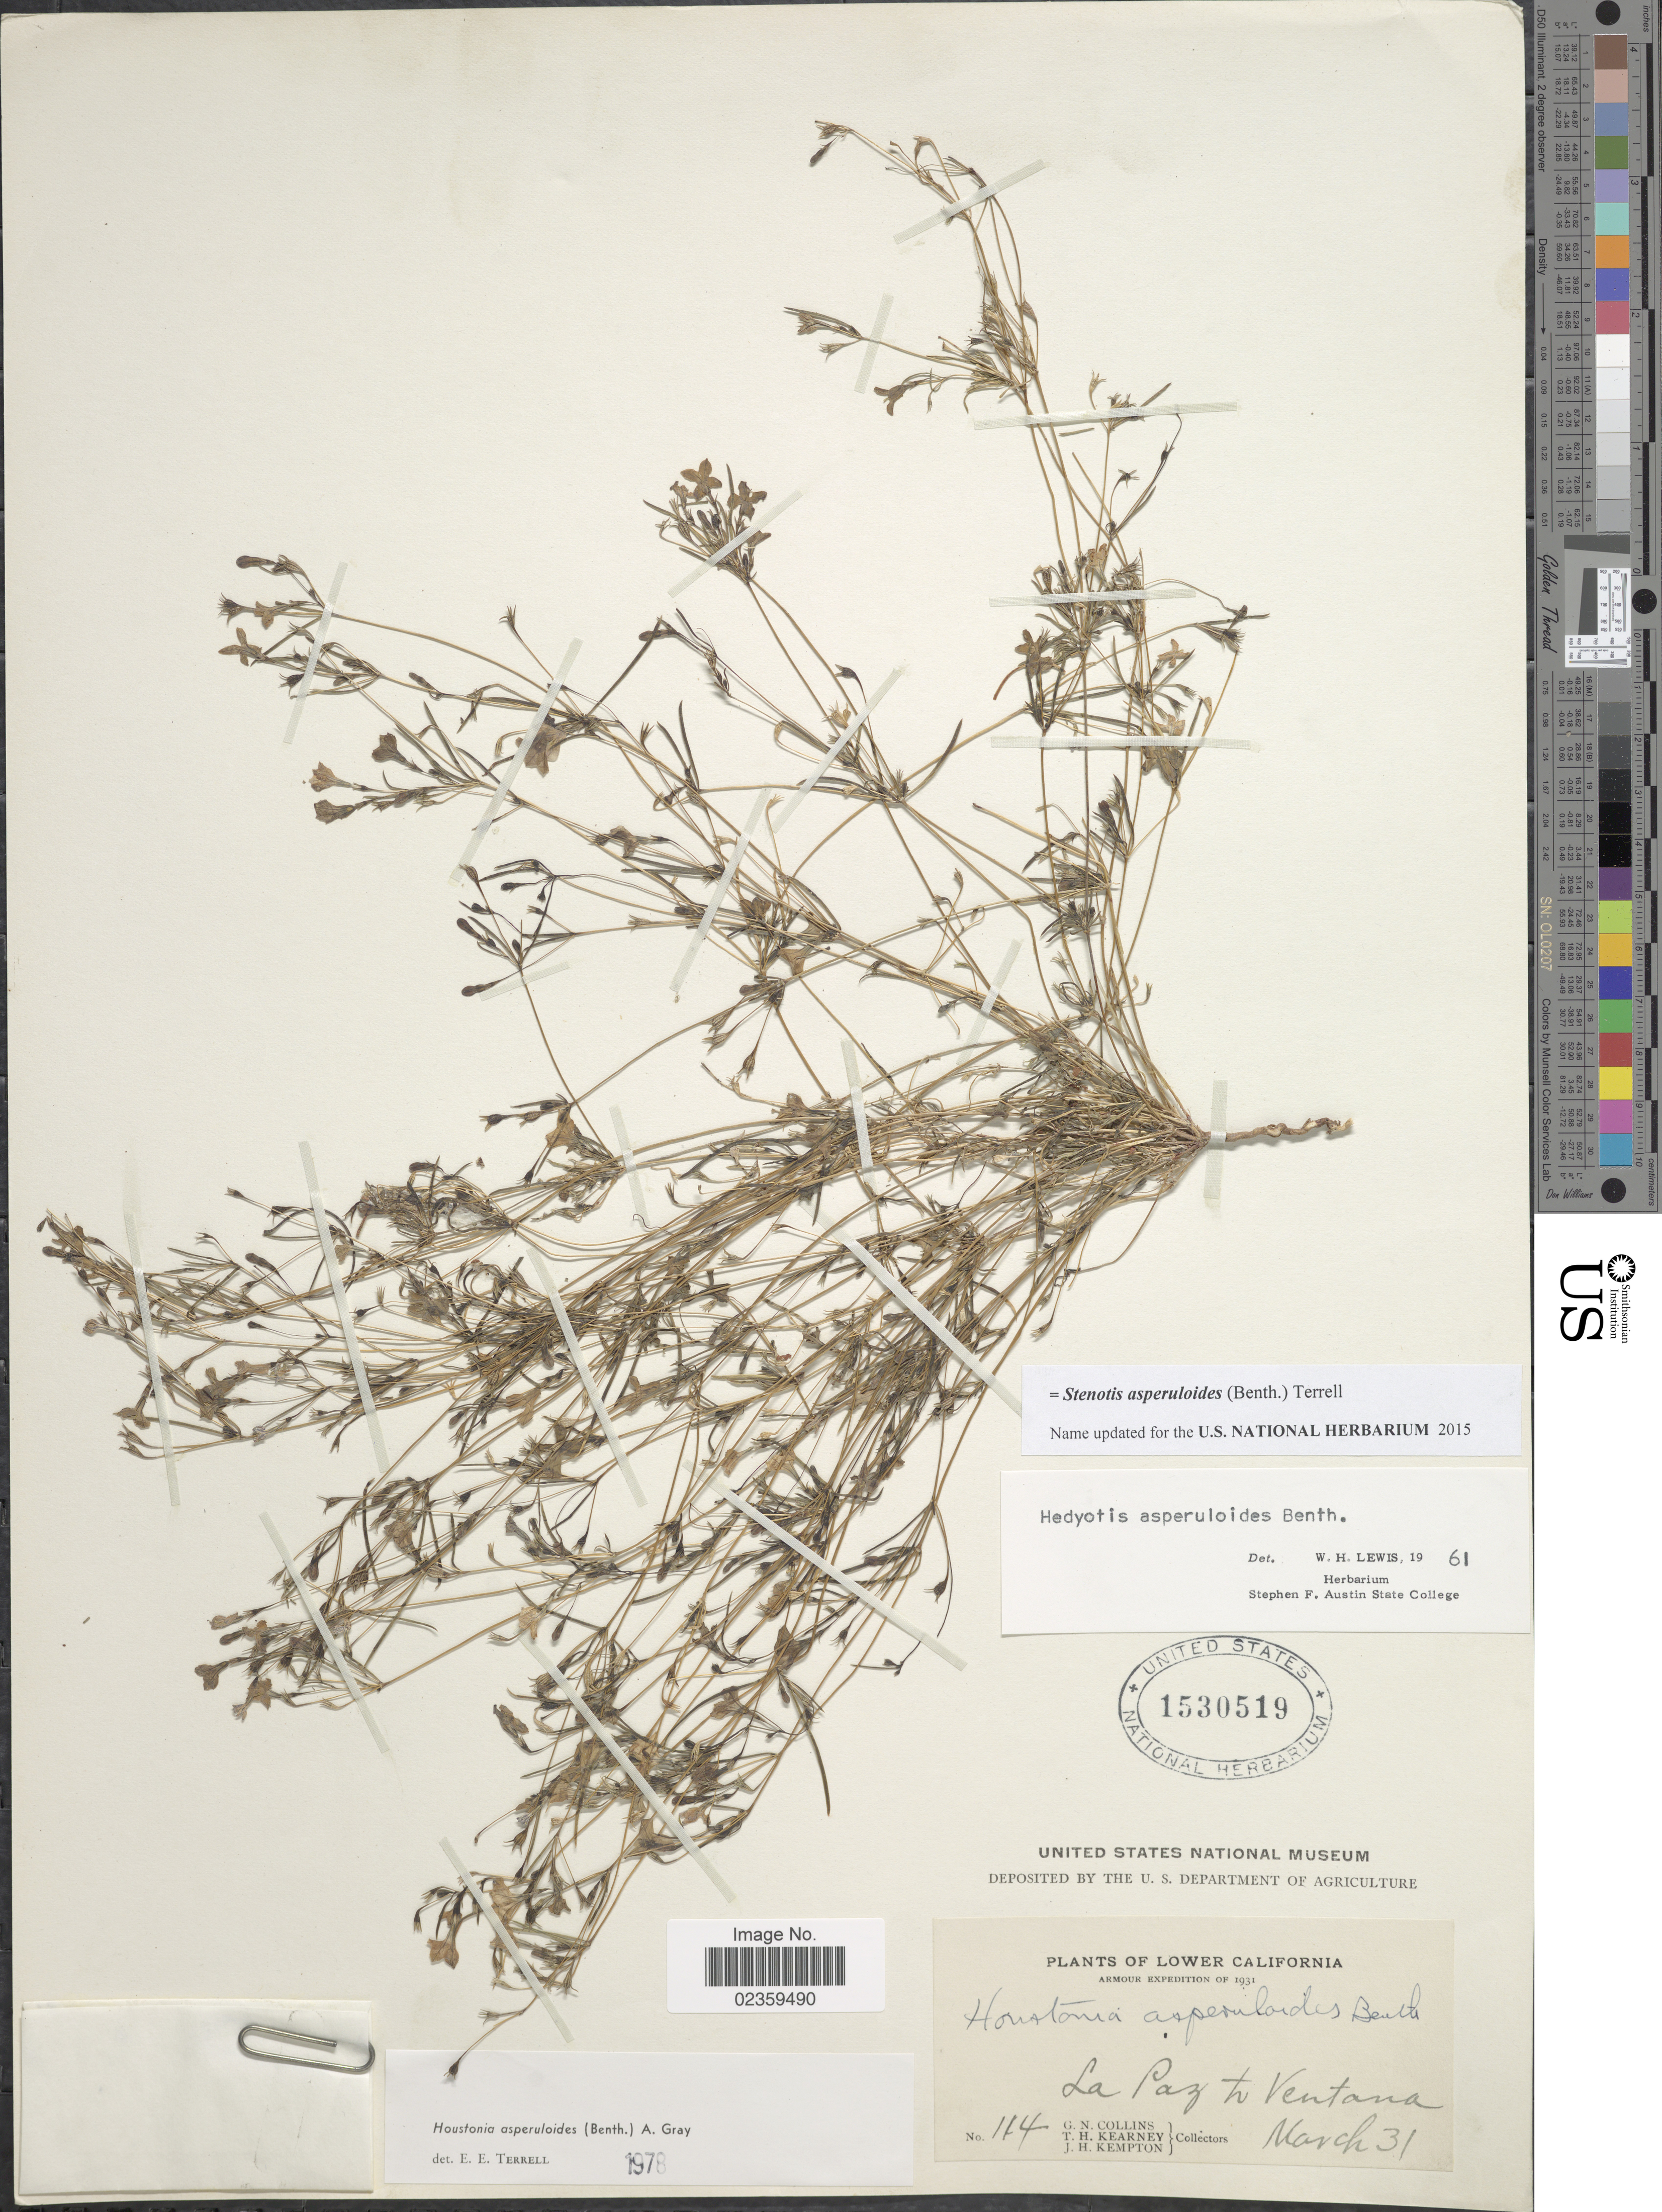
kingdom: Plantae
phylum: Tracheophyta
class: Magnoliopsida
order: Gentianales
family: Rubiaceae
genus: Stenotis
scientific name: Stenotis asperuloides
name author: (Benth.) Terrell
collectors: G. Collins, T. H. Kearney & J. H. Kempton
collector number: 114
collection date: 1931-03-31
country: Mexico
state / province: Baja California Sur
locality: Lower California. Armour. La Paz to Ventana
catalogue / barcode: US 1530519